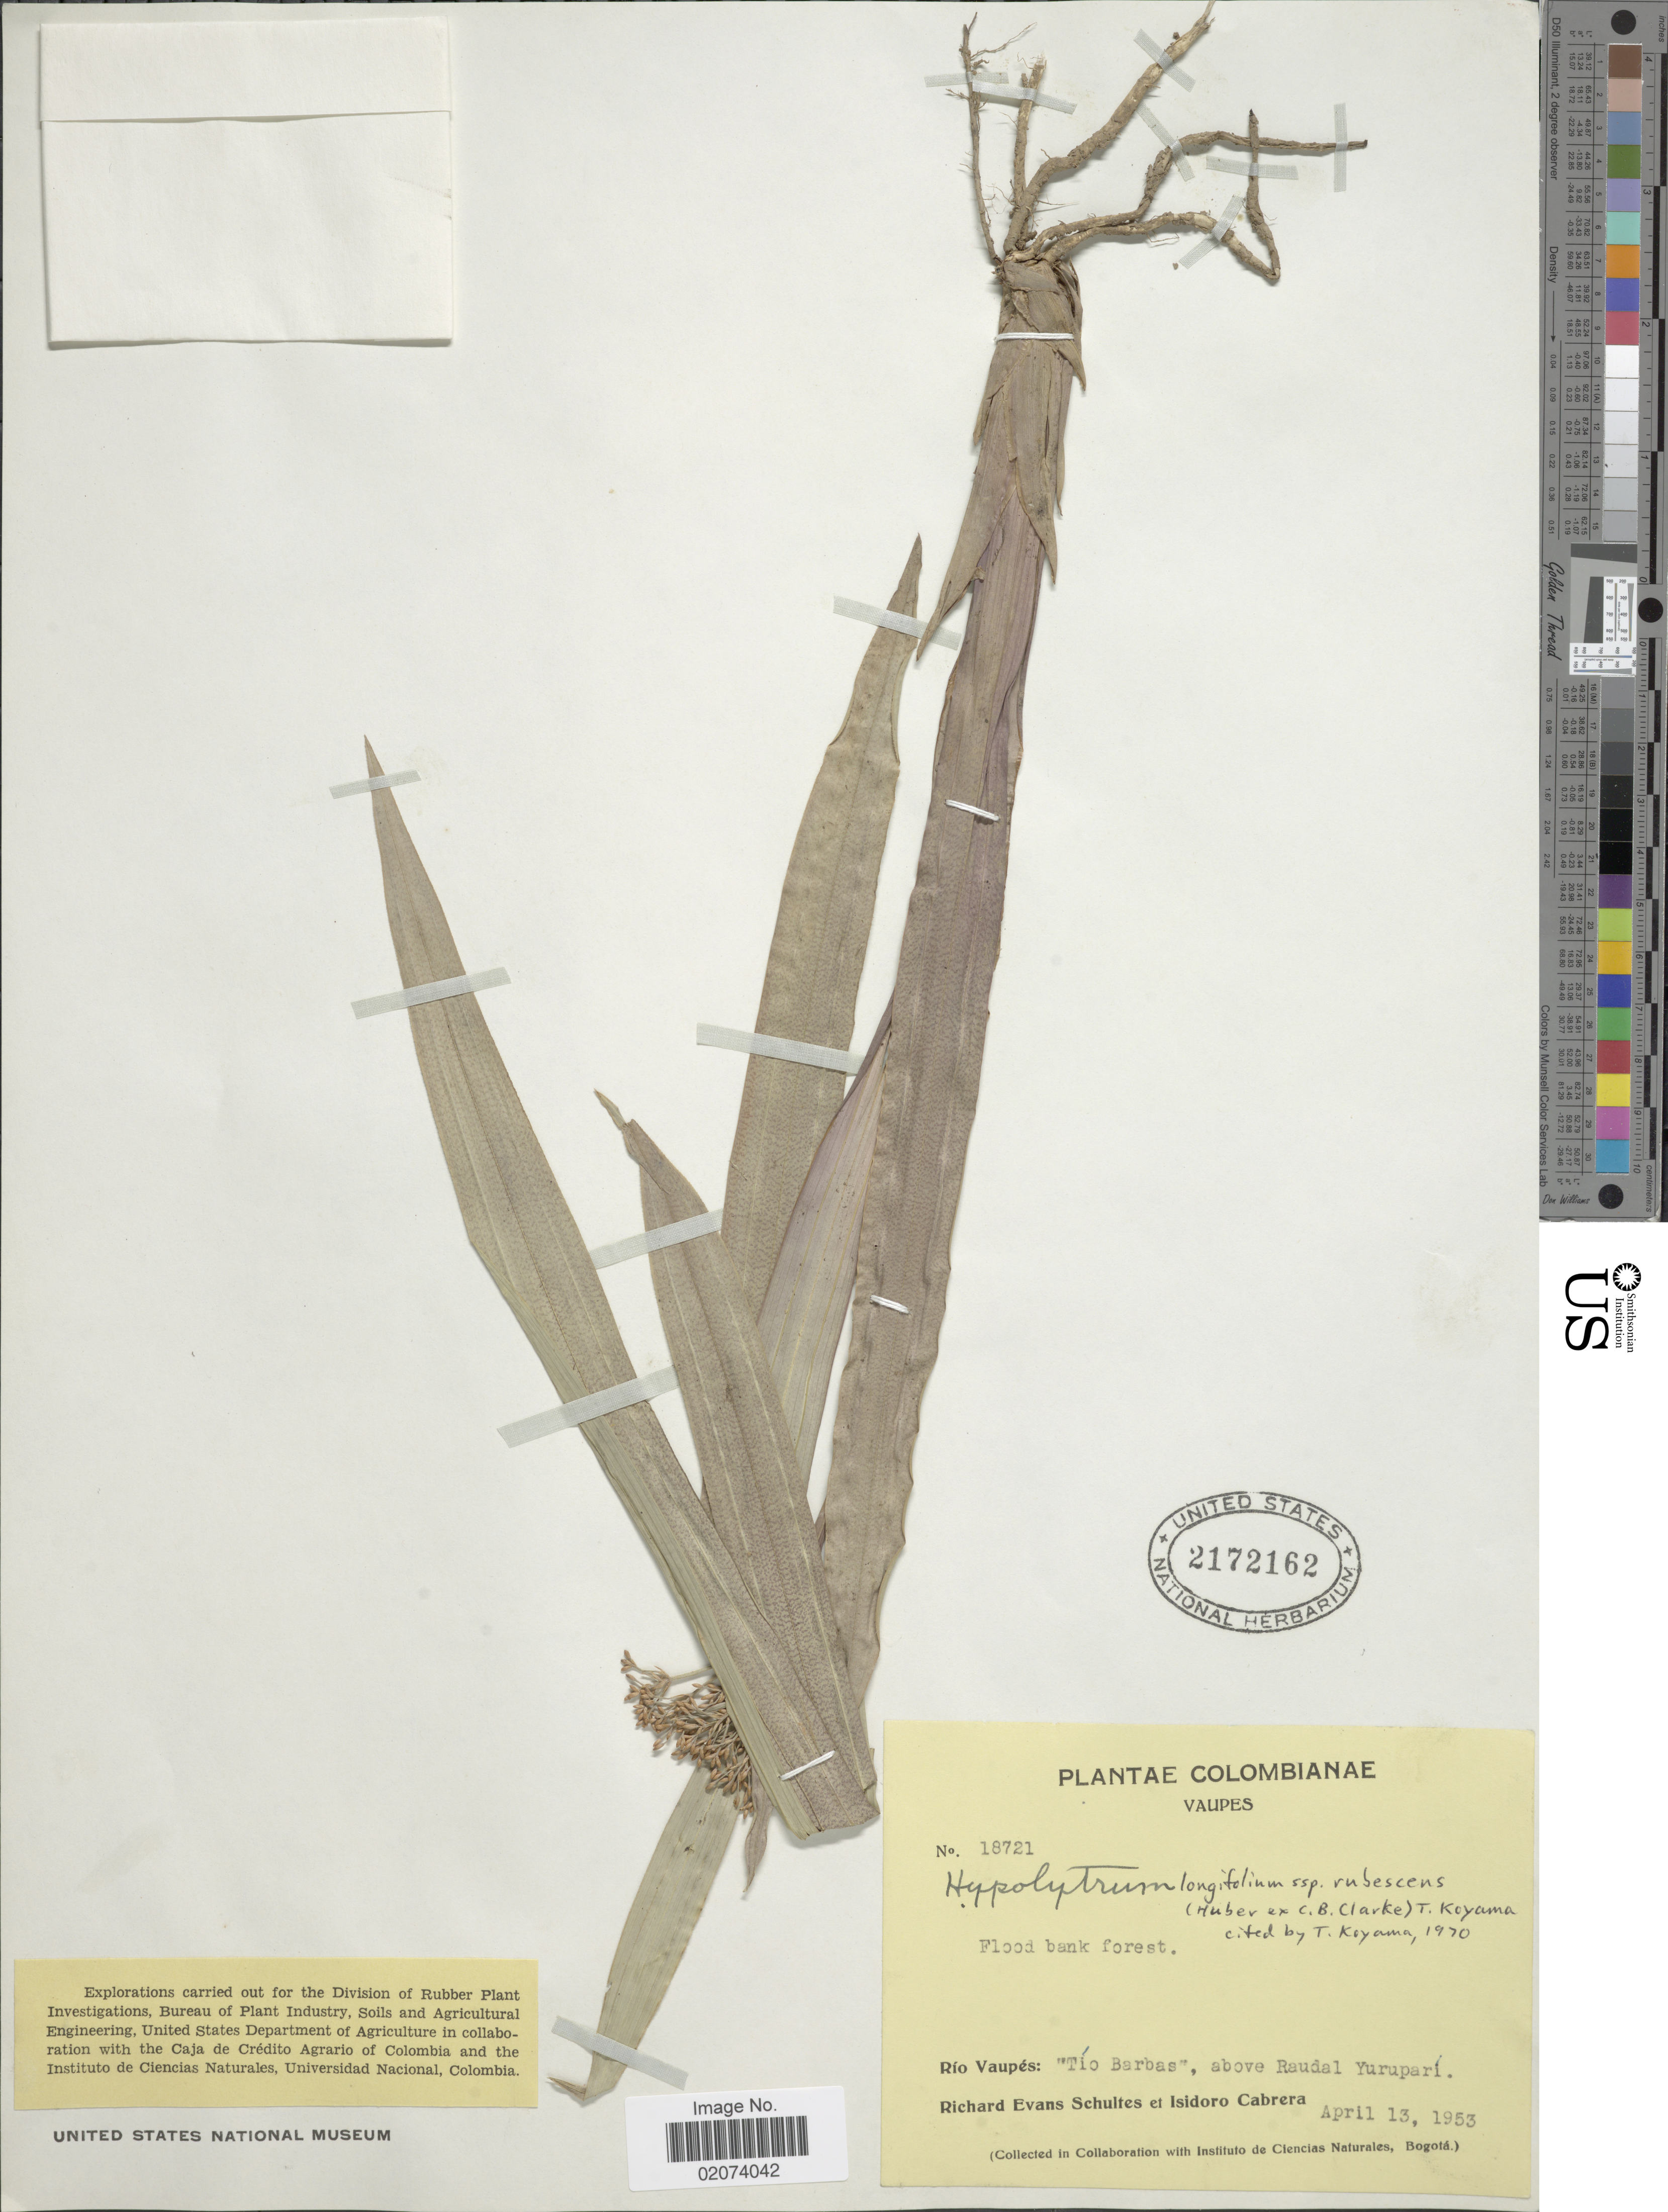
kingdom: Plantae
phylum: Tracheophyta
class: Liliopsida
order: Poales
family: Cyperaceae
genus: Hypolytrum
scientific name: Hypolytrum longifolium subsp. rubescens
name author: (Huber ex C.B. Clarke) T. Koyama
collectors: R. E. Schultes & I. Cabrera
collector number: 18721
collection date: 1953-04-13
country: Colombia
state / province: Vaupés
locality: Rio Vaupes, Tio Barbas, above Raudal Yurupari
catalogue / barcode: US 2172162